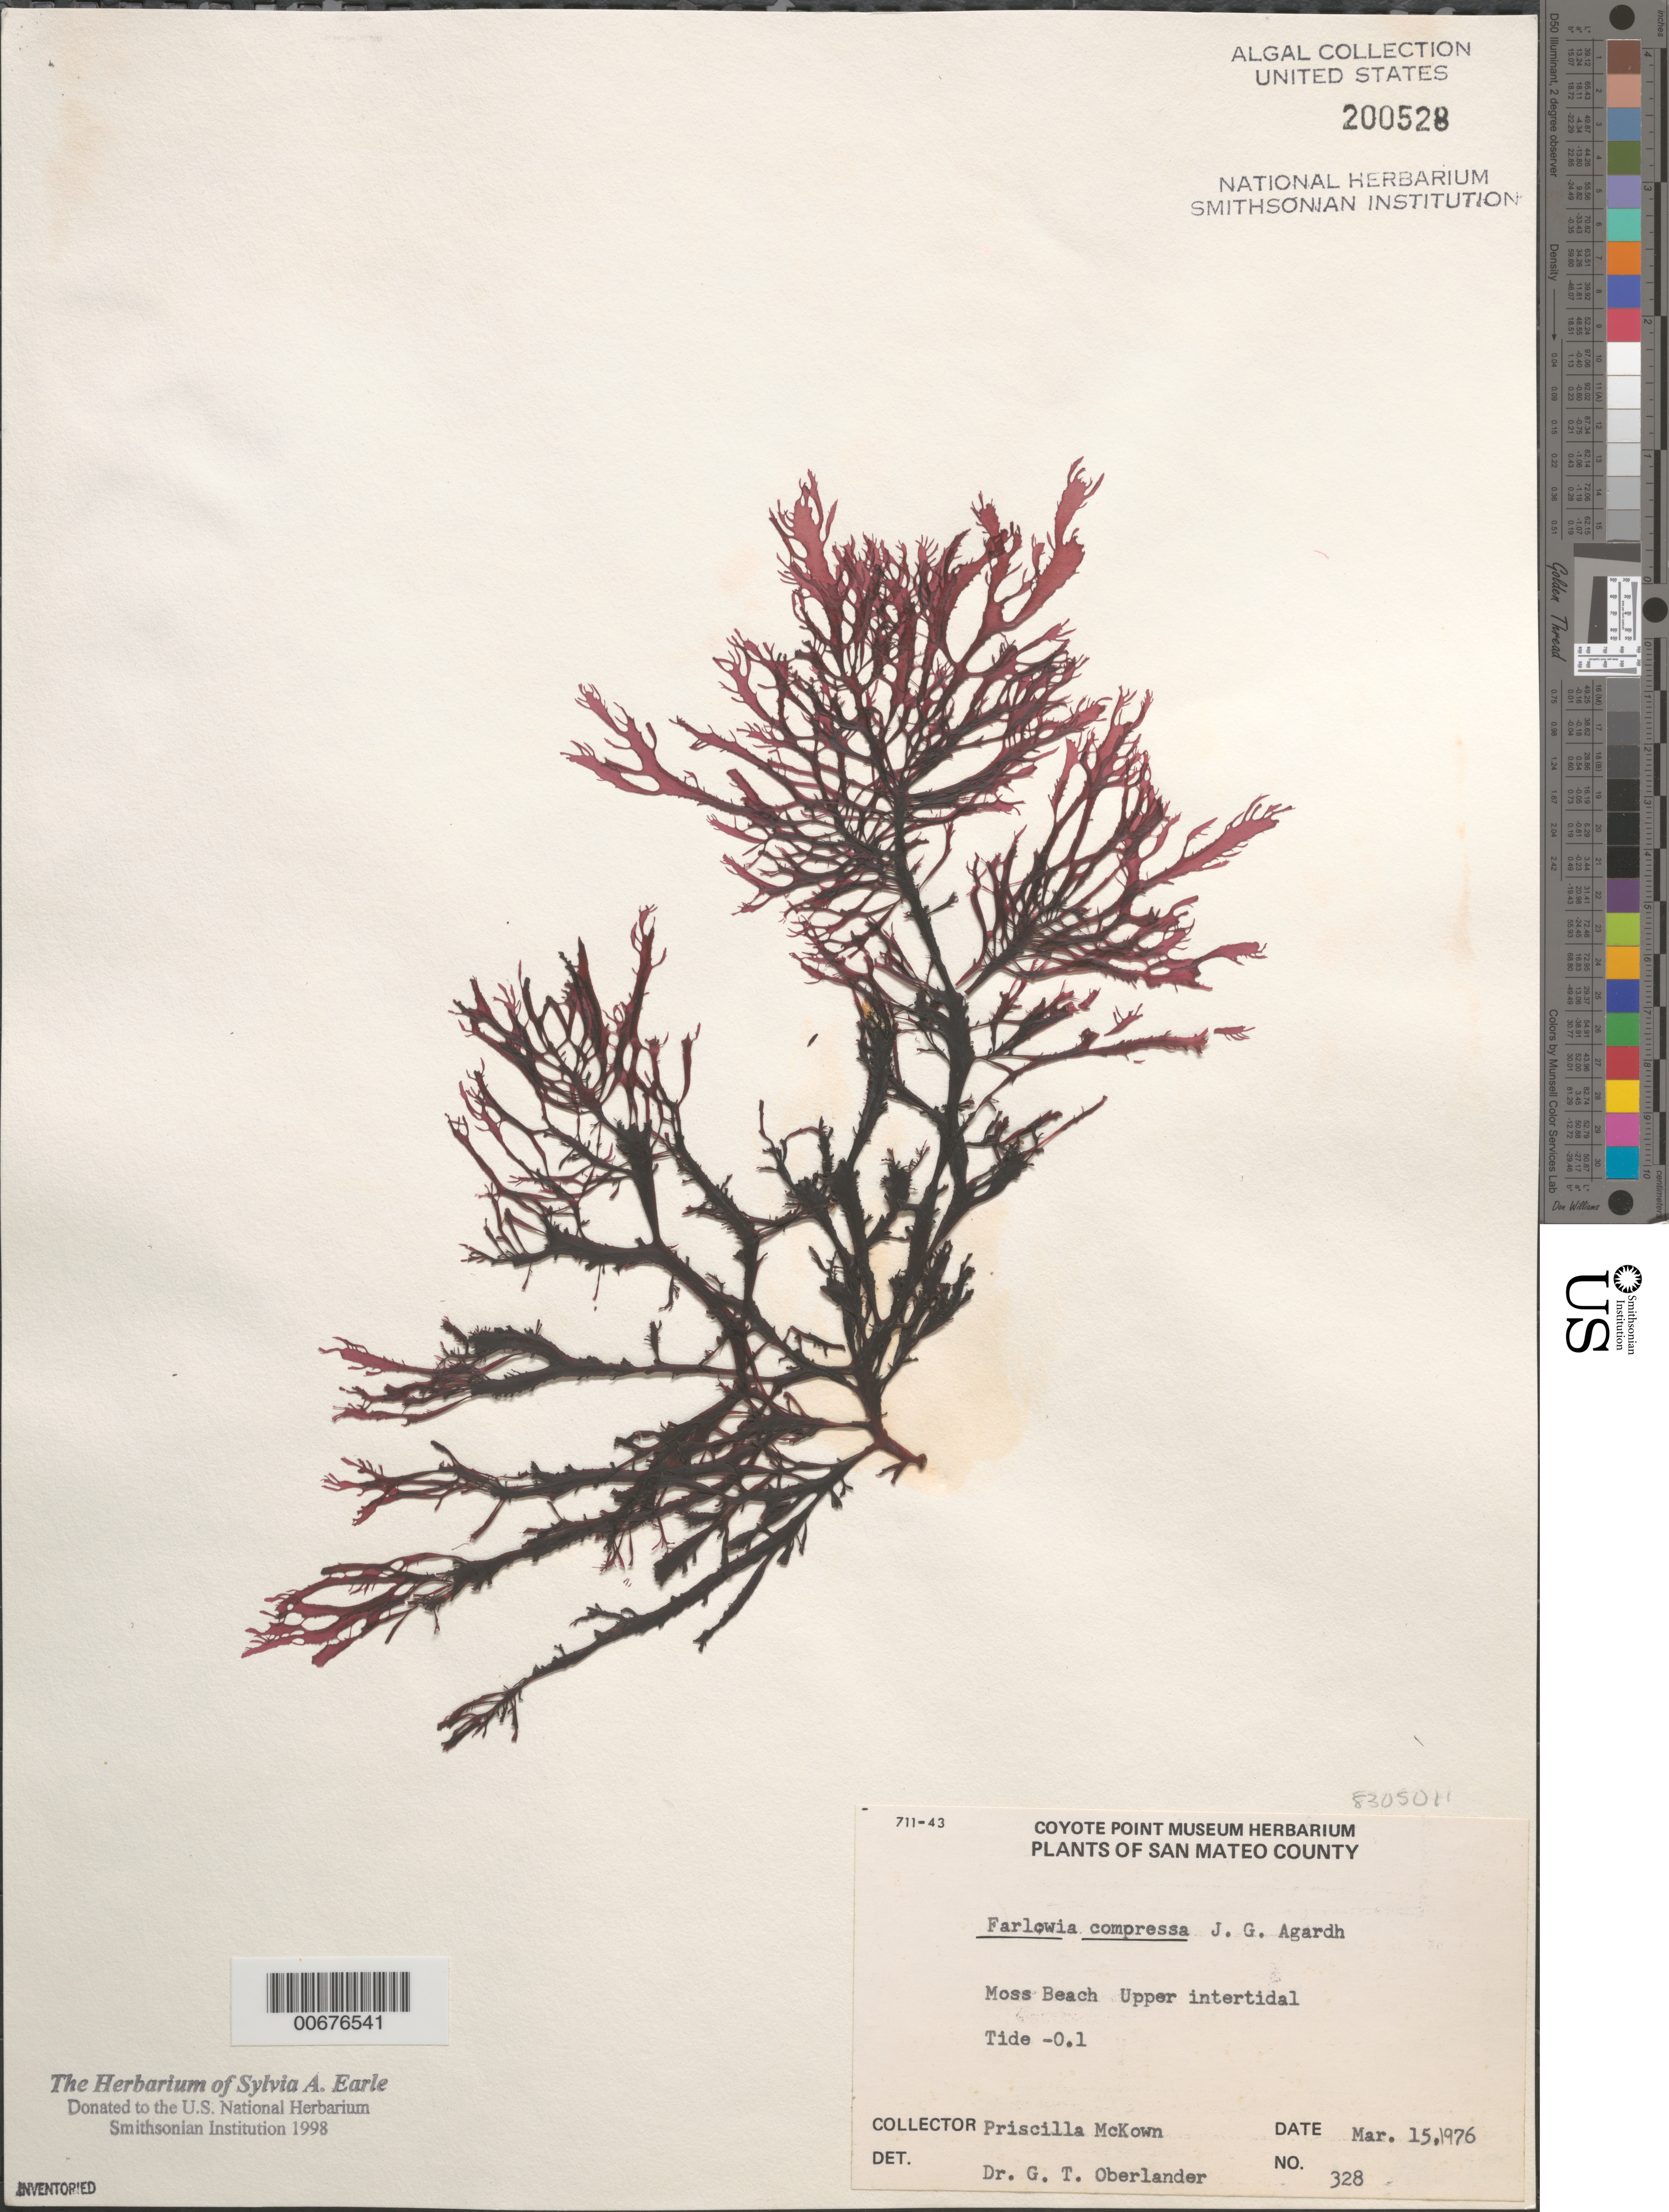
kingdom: Plantae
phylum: Rhodophyta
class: Florideophyceae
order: Gigartinales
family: Dumontiaceae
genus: Farlowia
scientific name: Farlowia compressa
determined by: Oberlander, G. T.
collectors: P. McKown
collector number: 328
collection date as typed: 15 Mar 1976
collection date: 1976-03-15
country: United States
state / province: California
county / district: San Mateo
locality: Moss Beach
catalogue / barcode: US 200528